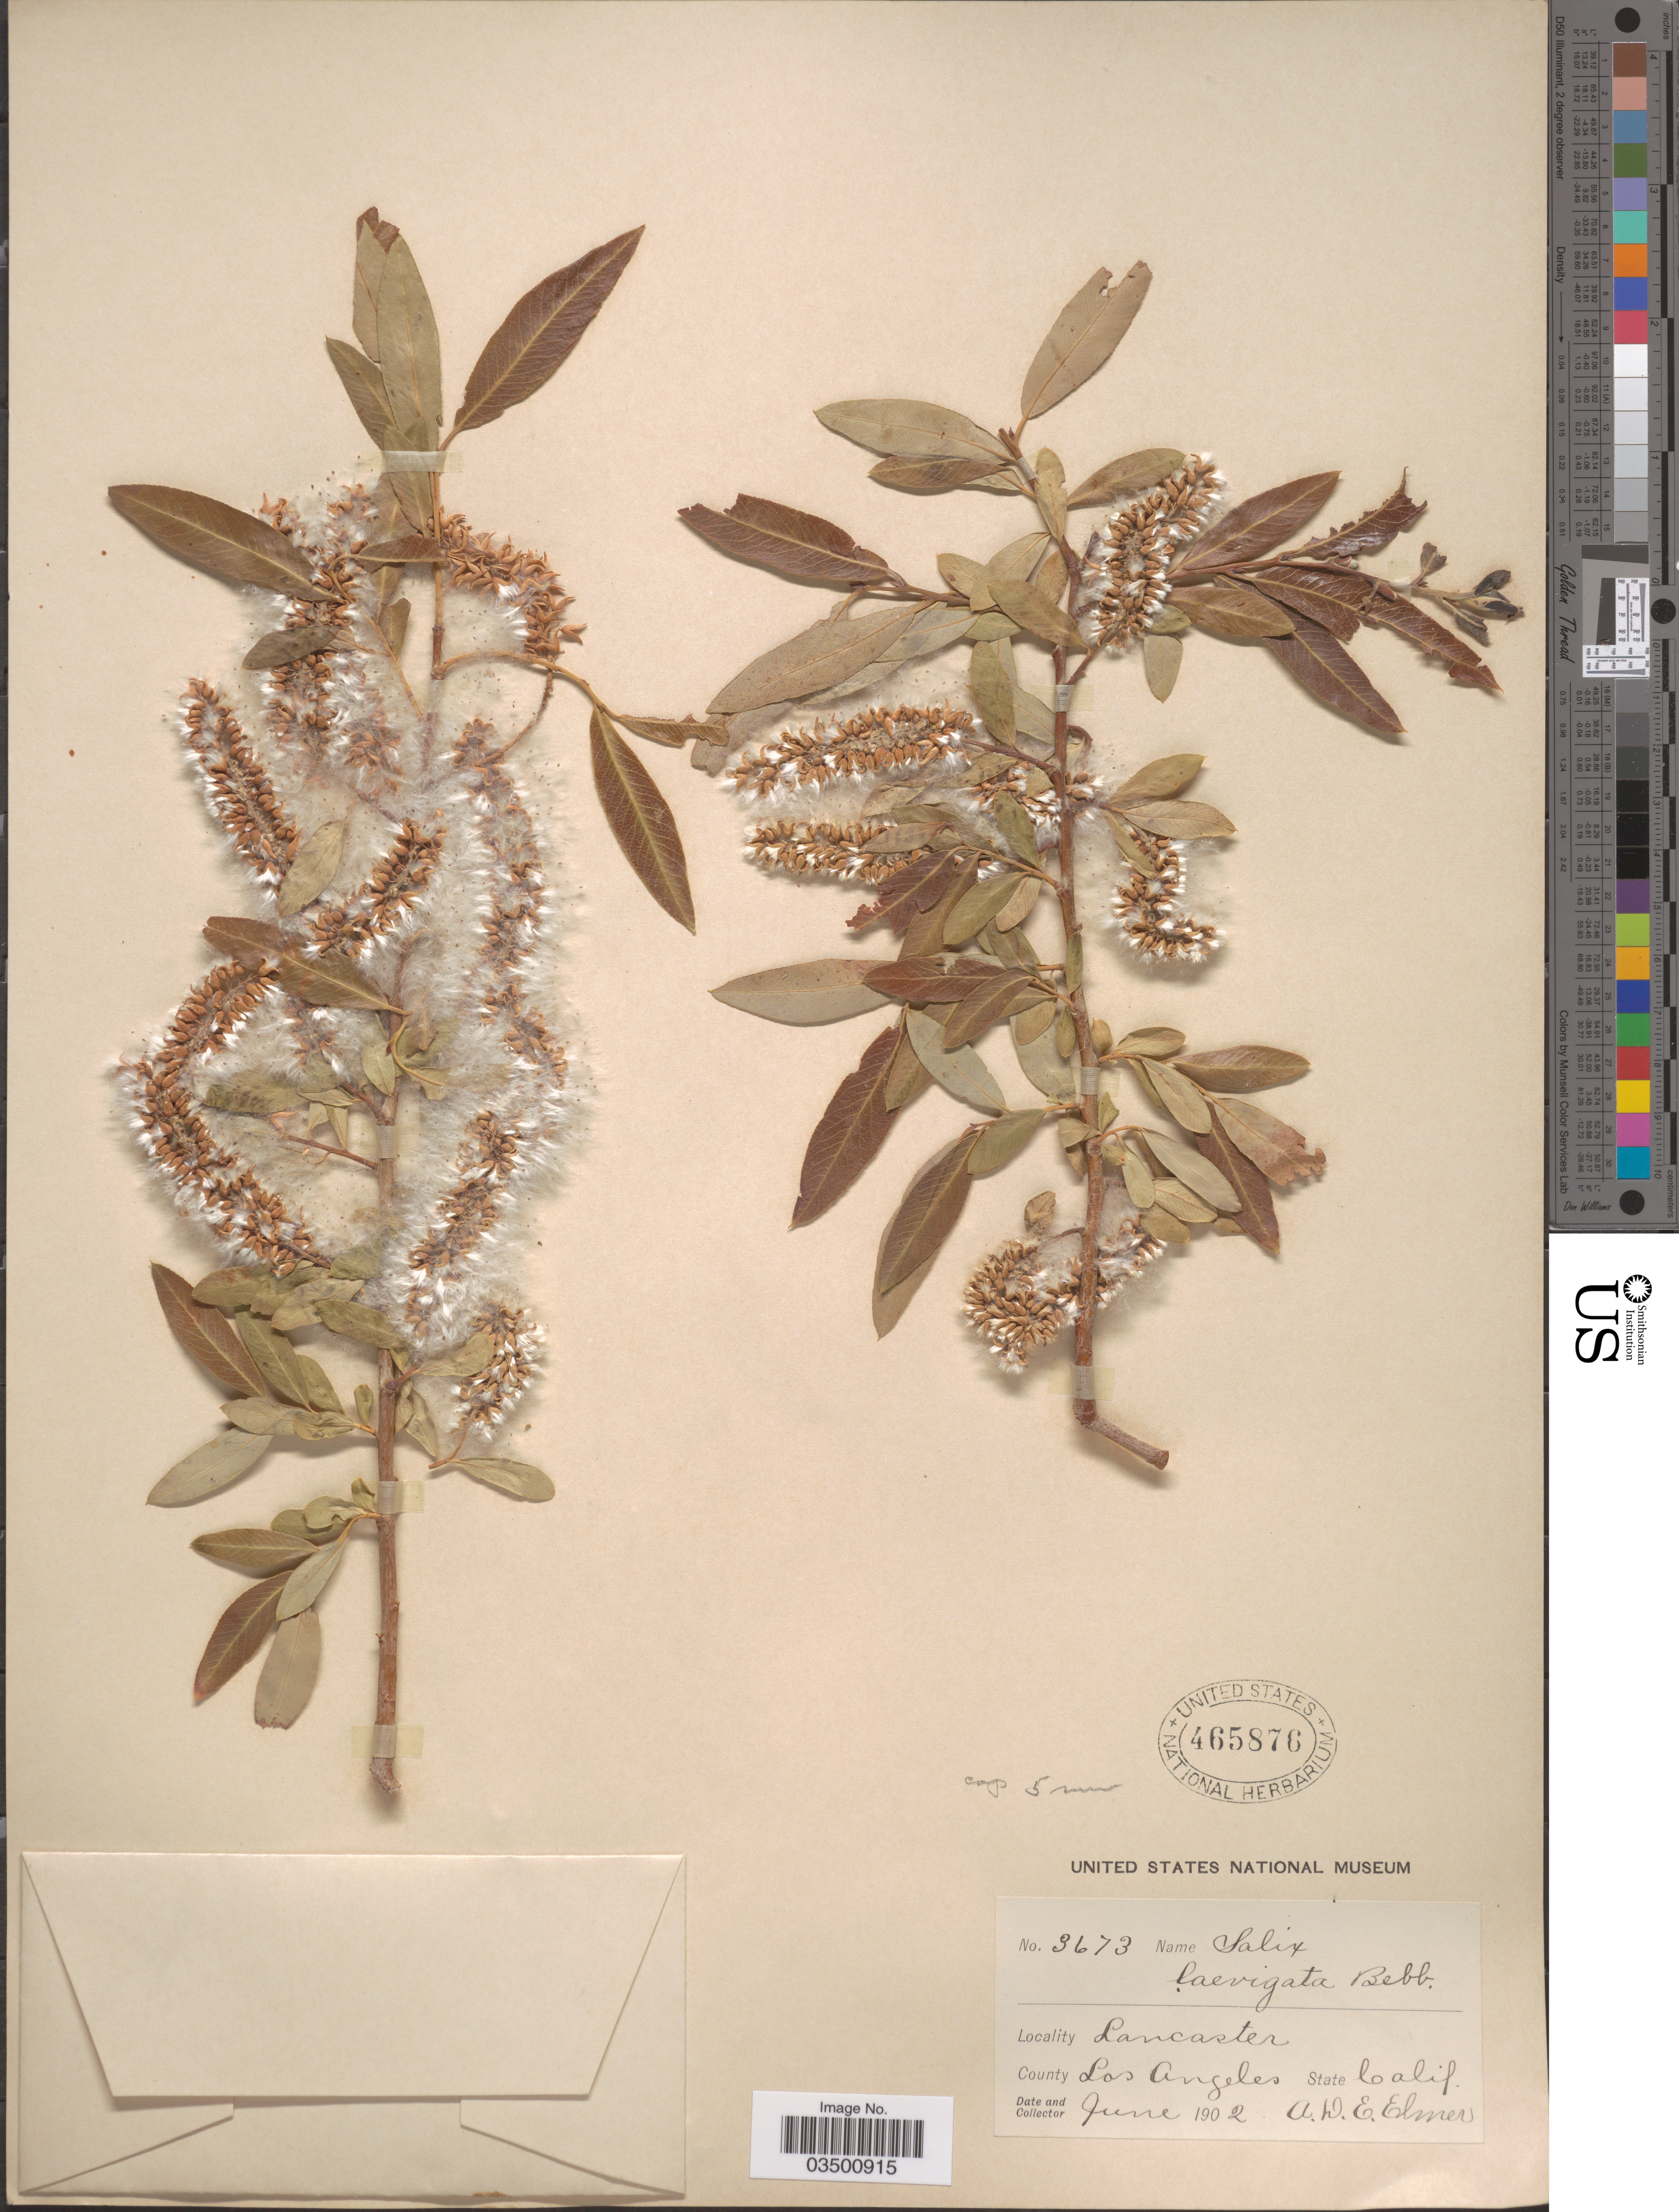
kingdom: Plantae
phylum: Tracheophyta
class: Magnoliopsida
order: Malpighiales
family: Salicaceae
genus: Salix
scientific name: Salix laevigata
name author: Bebb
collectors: A. D. E. Elmer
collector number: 3673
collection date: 1902-06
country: United States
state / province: California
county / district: Los Angeles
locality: Lancaster. County Los Angeles.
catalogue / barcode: US 465876